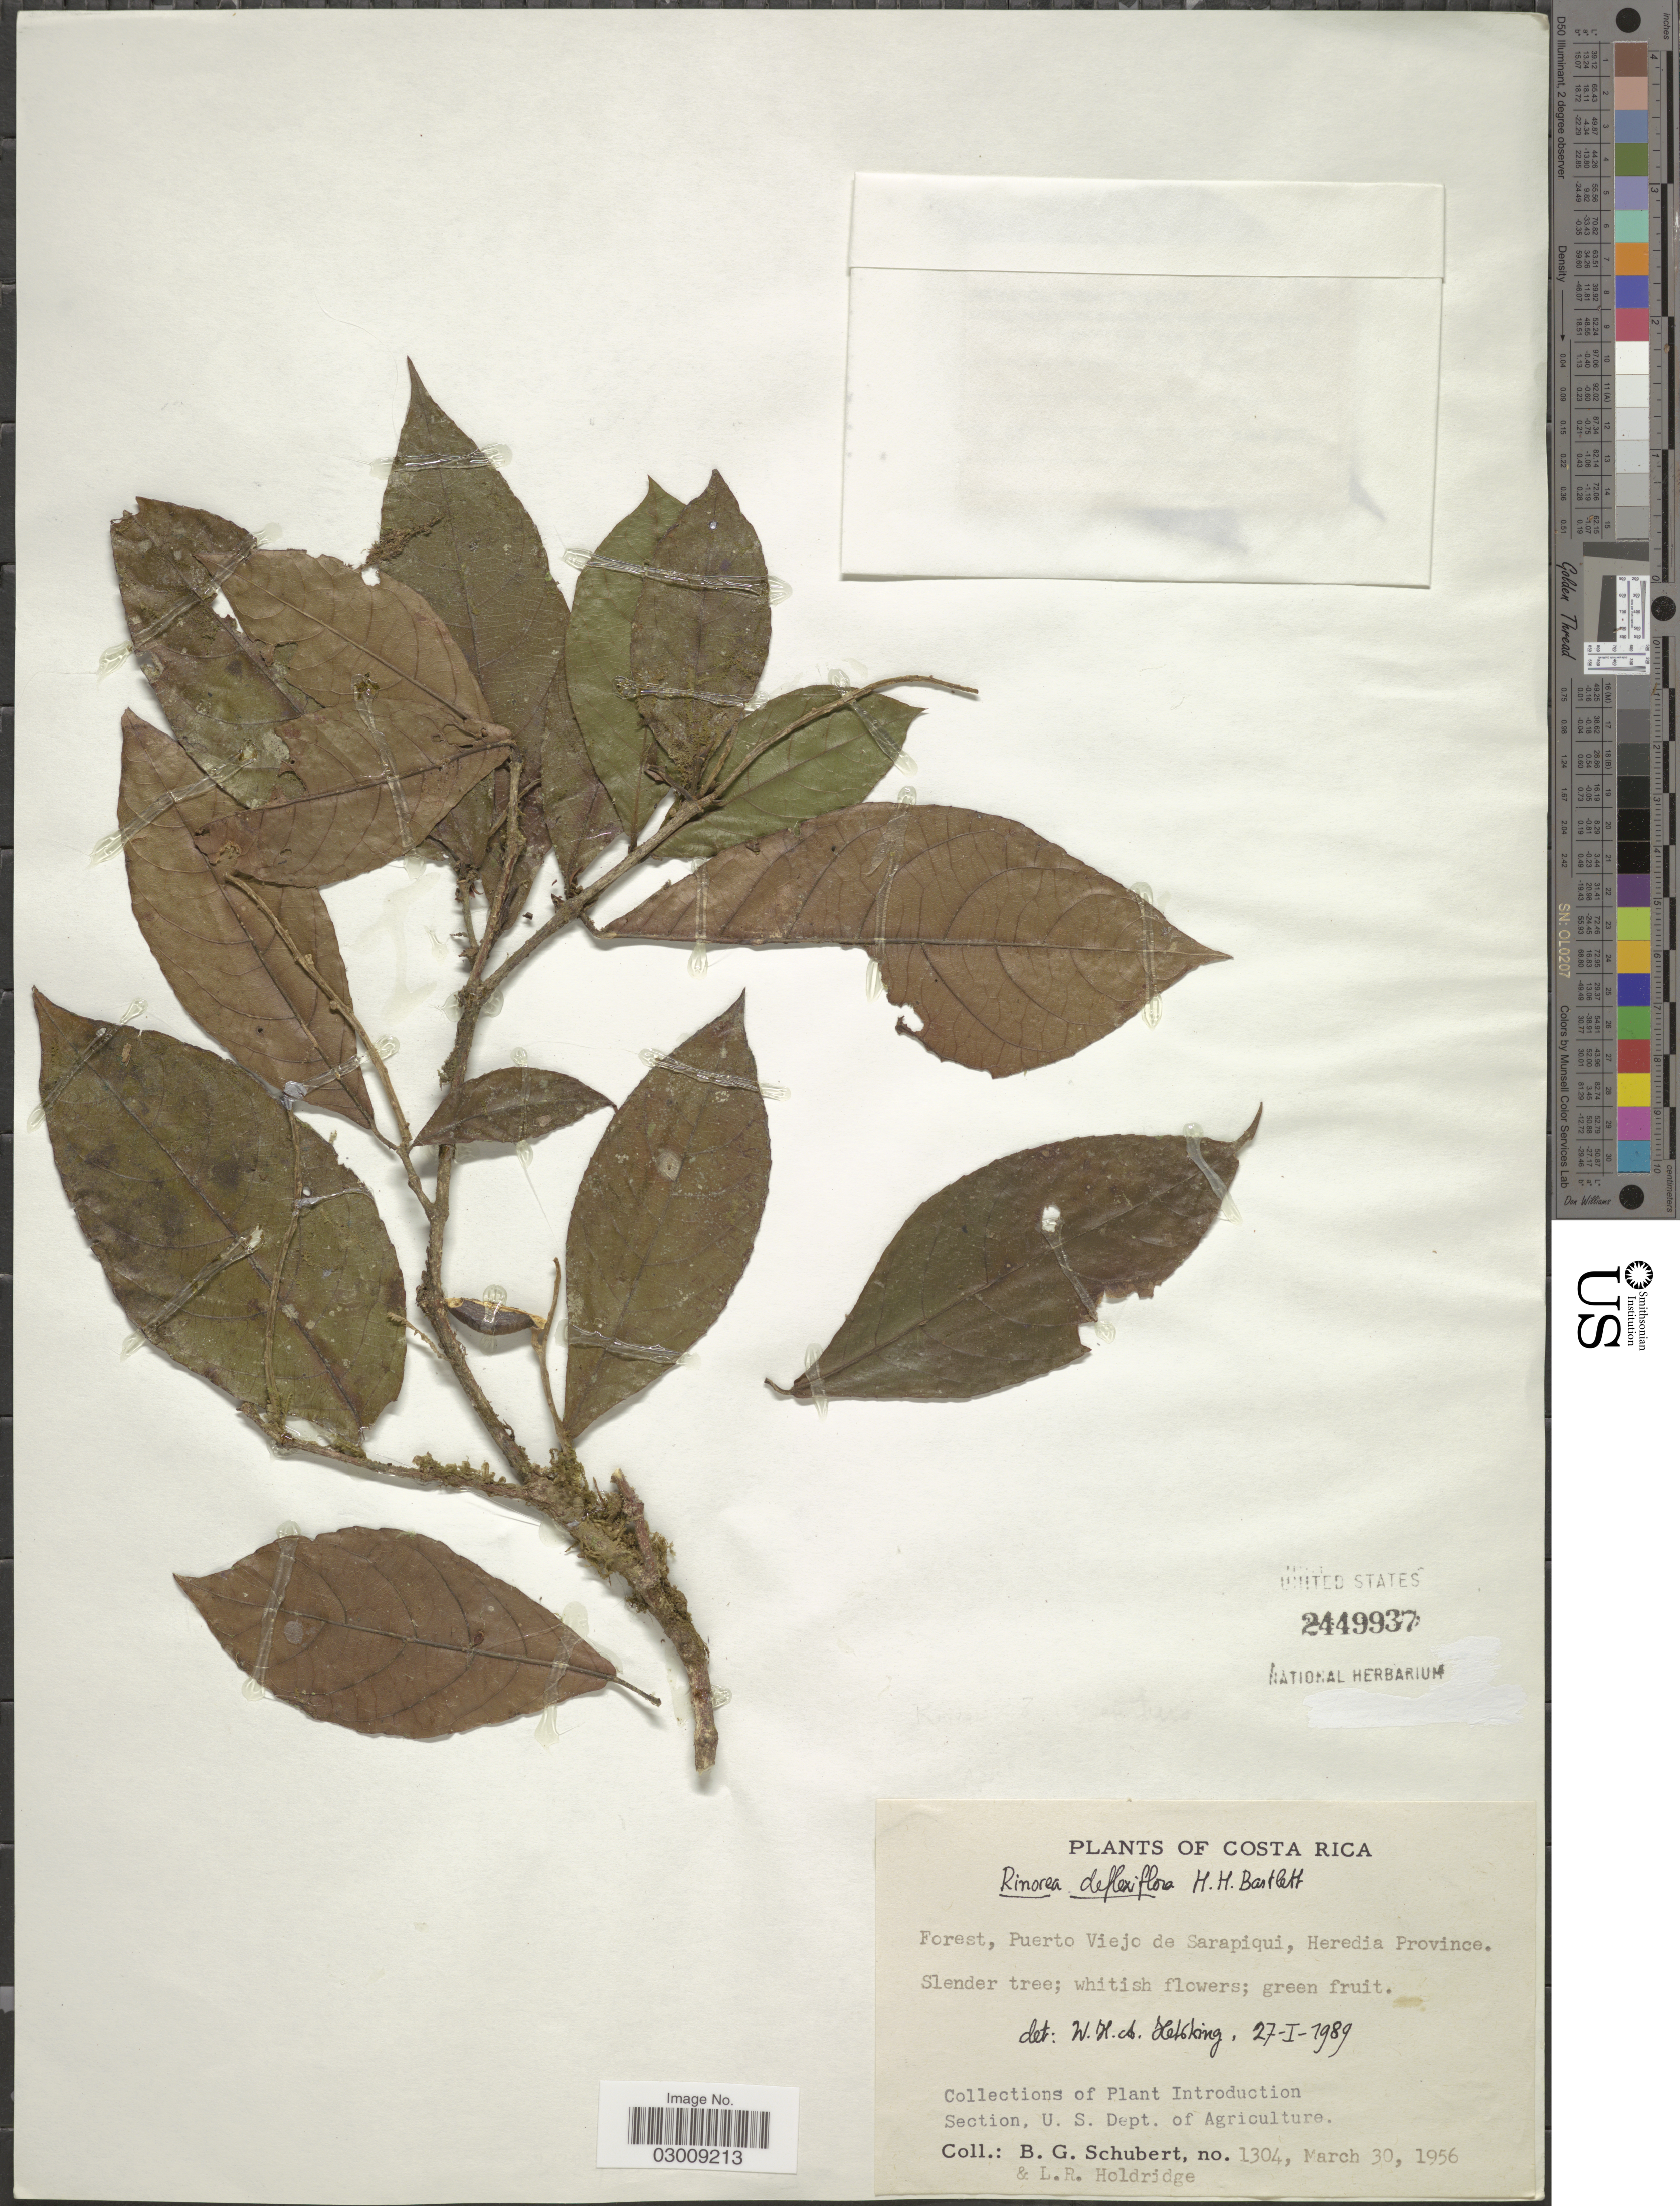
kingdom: Plantae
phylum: Tracheophyta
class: Magnoliopsida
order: Malpighiales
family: Violaceae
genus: Rinorea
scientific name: Rinorea deflexiflora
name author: Bartlett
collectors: B. Schubert & L. Holdridge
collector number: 1304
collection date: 1956-03-30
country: Costa Rica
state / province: Heredia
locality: Forest, Puerto Viejo de Sarapiqui.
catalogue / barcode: US 2449937